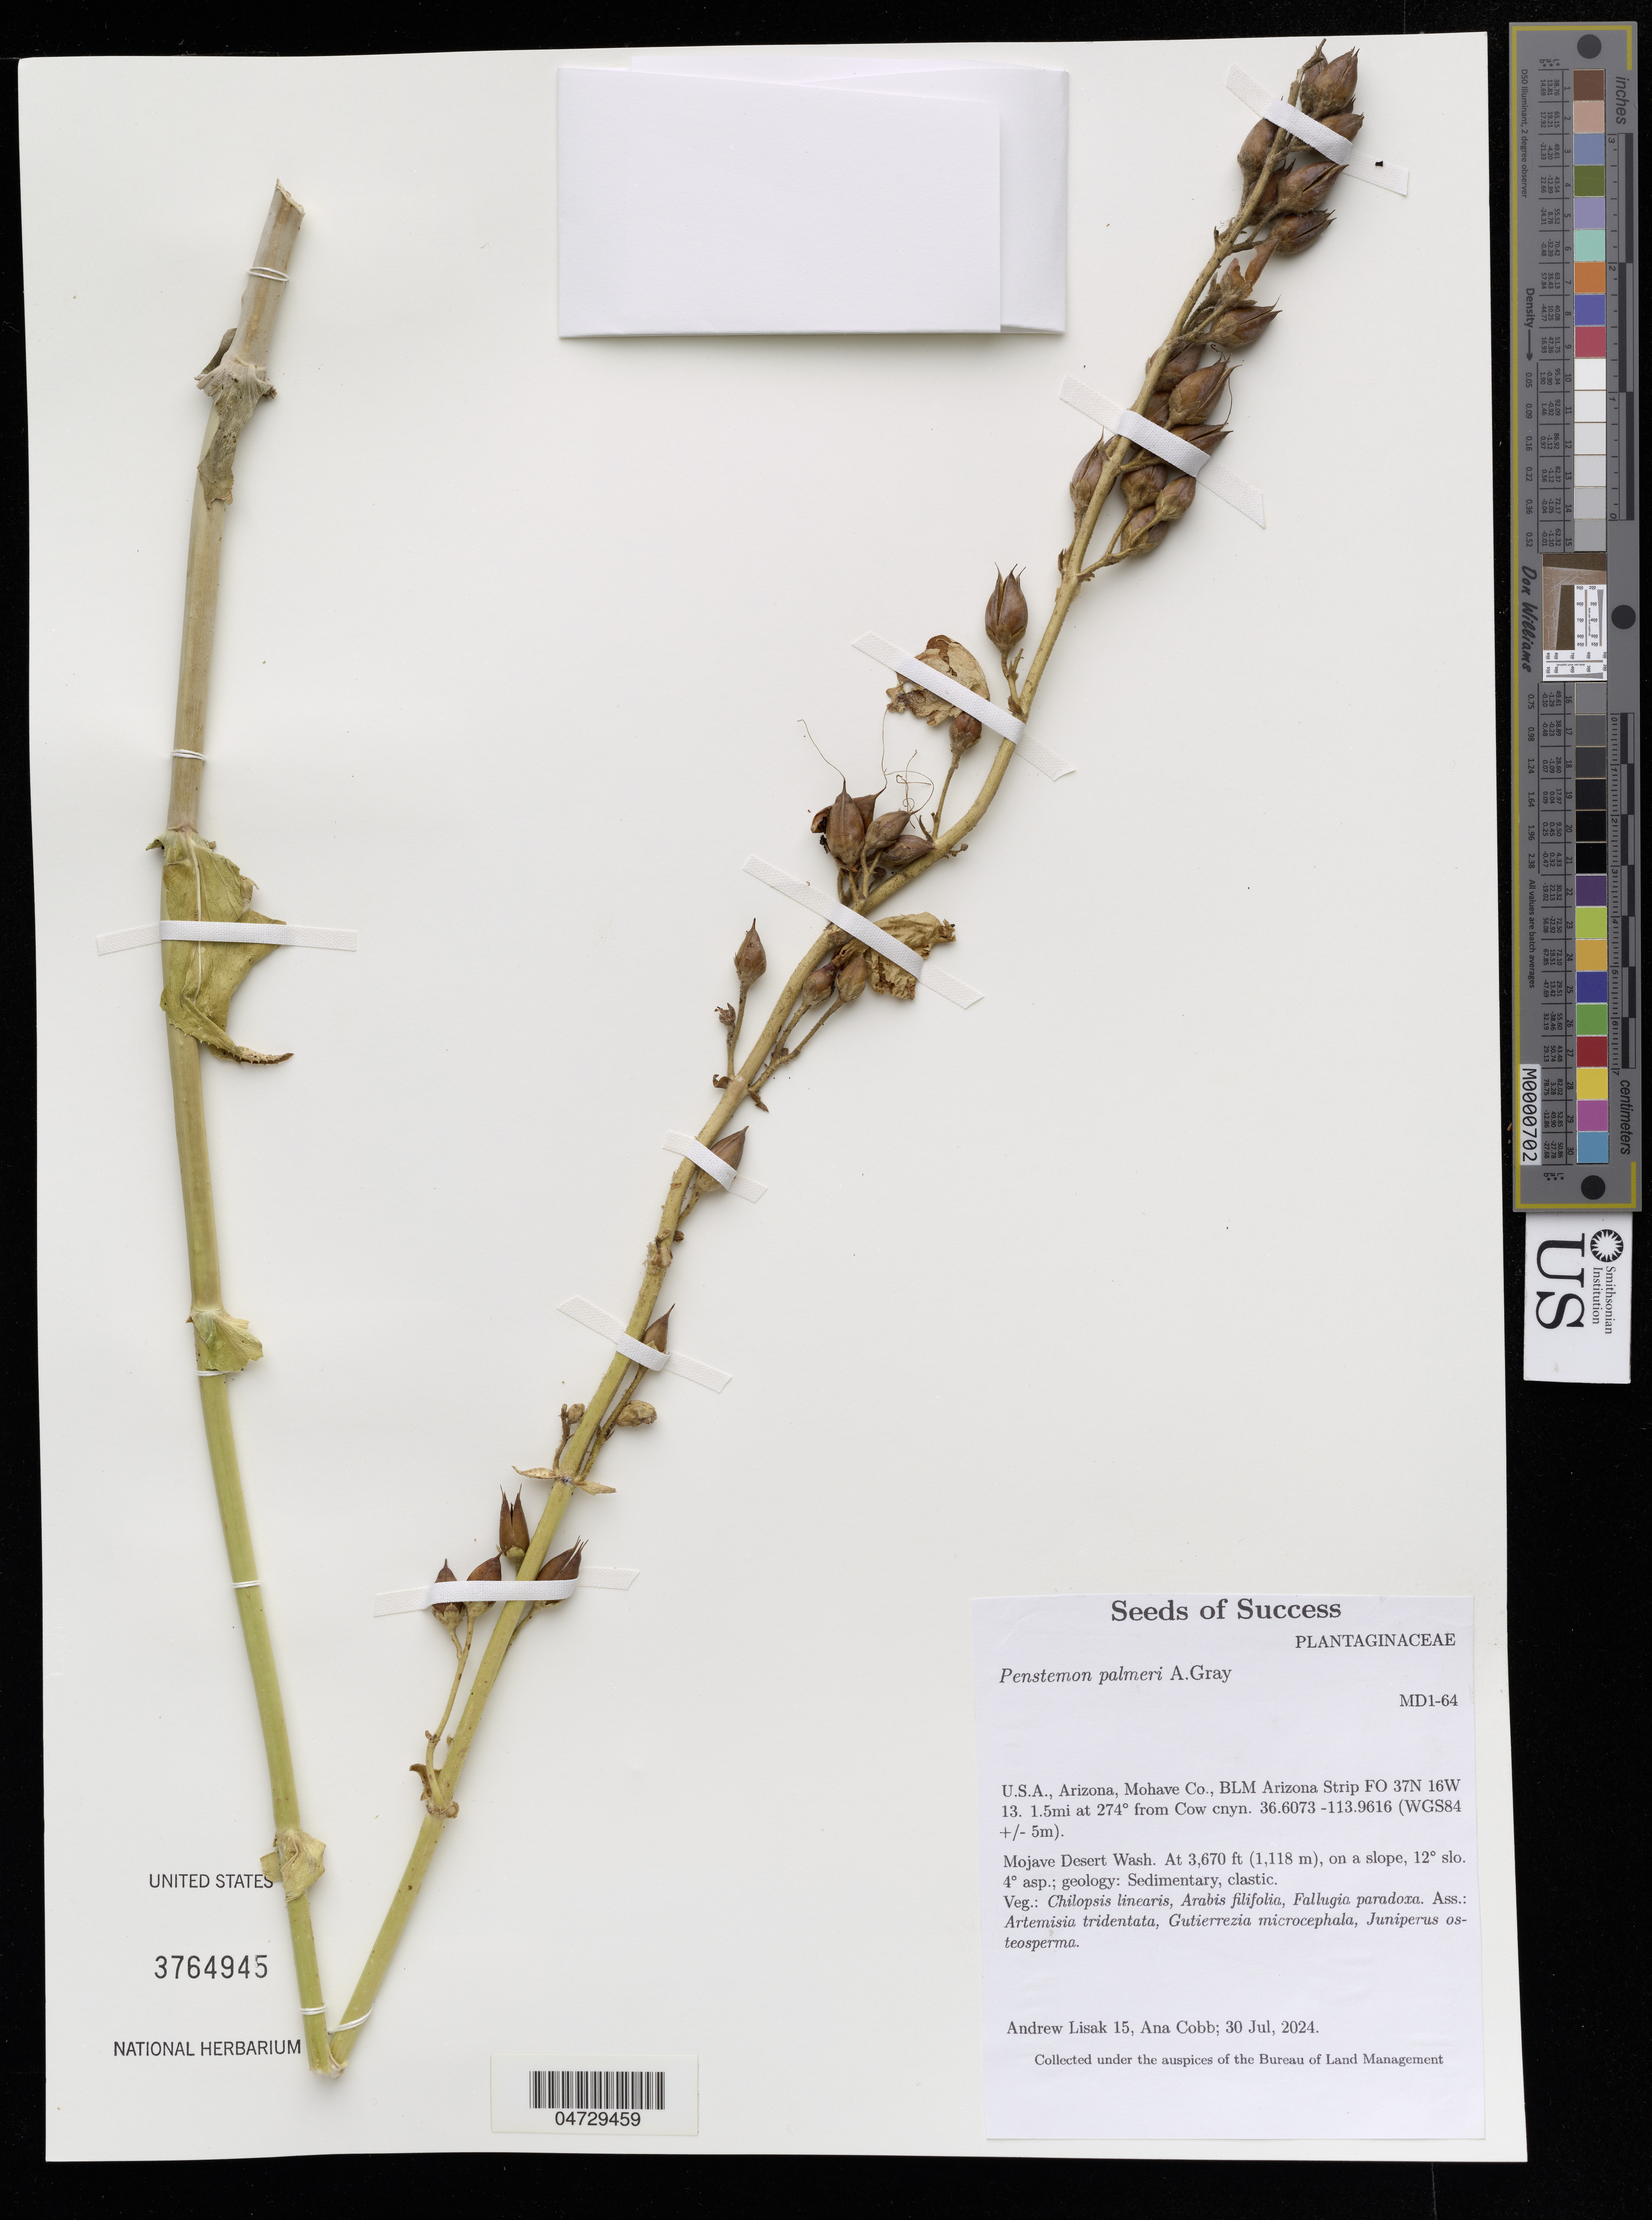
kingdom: Plantae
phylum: Tracheophyta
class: Magnoliopsida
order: Lamiales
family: Plantaginaceae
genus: Penstemon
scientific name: Penstemon palmeri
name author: A. Gray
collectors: A. Lisak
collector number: MD1-64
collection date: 2024-07-30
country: United States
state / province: Arizona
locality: U.S.A., Arizona, Mohave Co., BLM Arizona Strip FO. Mojave Desert Wash.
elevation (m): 1119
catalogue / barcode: US 3764945